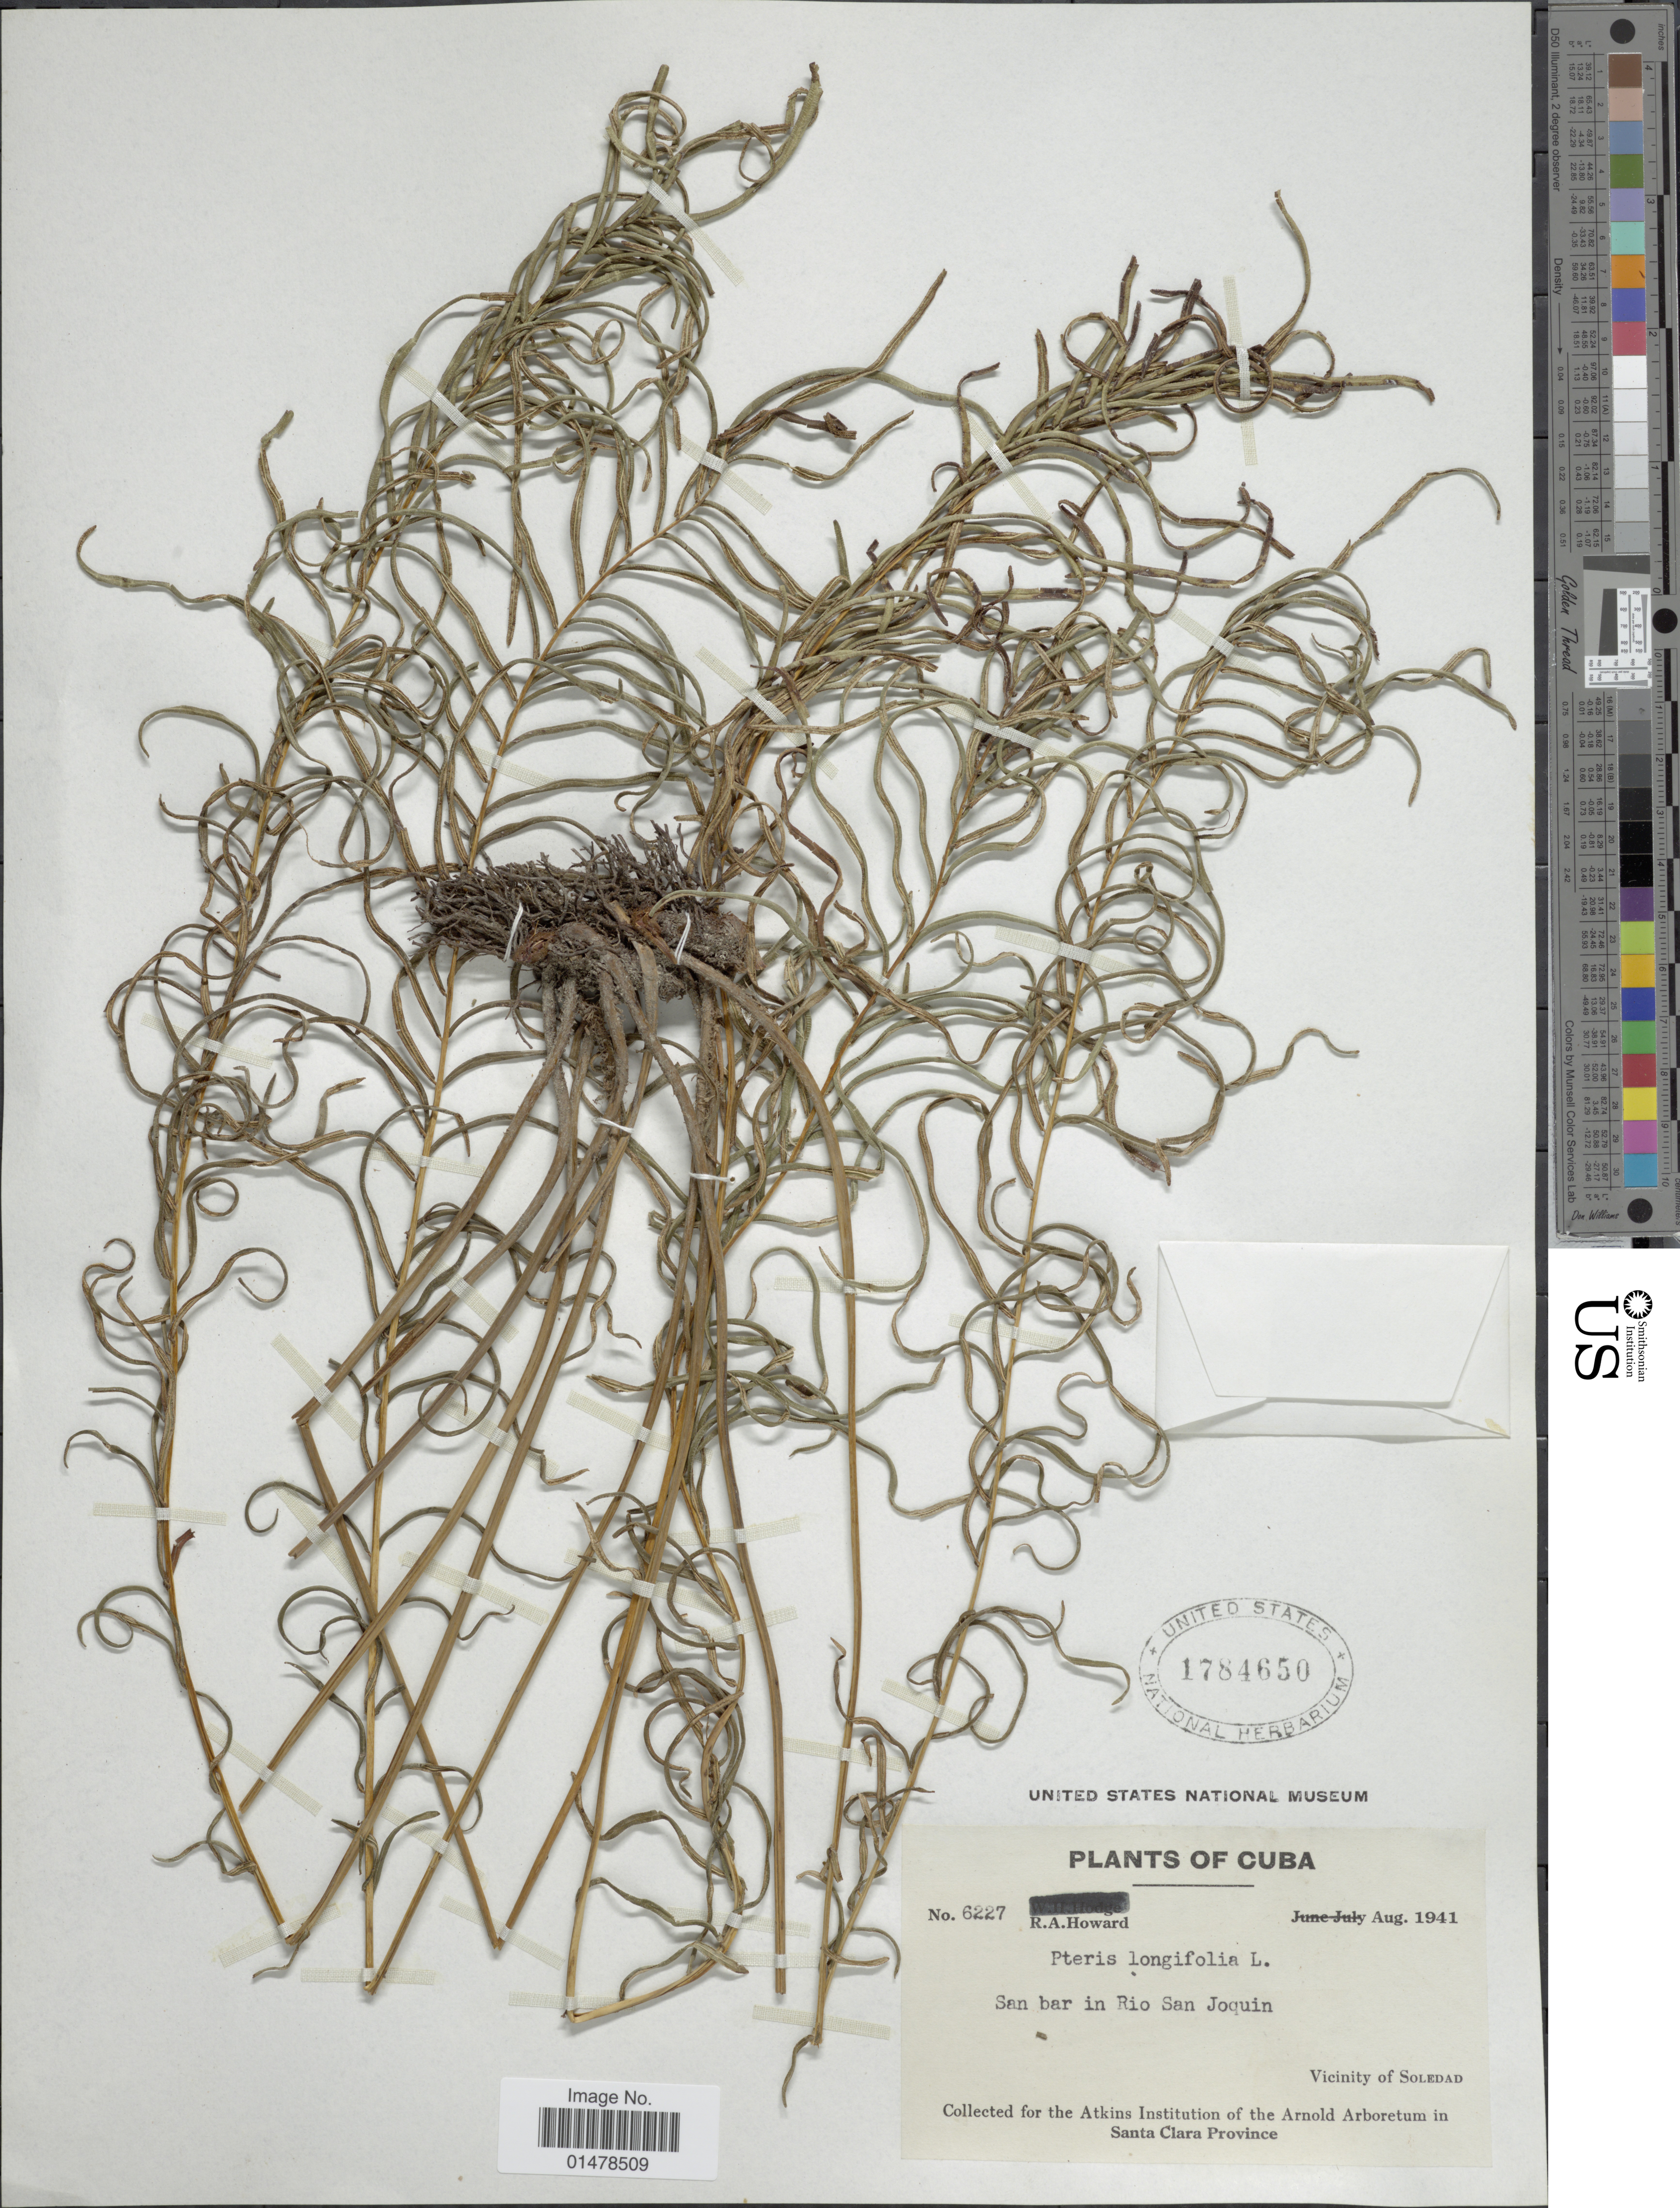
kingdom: Plantae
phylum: Tracheophyta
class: Polypodiopsida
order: Polypodiales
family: Pteridaceae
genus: Pteris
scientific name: Pteris bahamenis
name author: (J. Agardh) Fée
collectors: R. A. Howard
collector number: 6227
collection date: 1941-08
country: Cuba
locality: San bar in Rio San Joquin, Vicinity of Soledad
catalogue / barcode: US 1784650